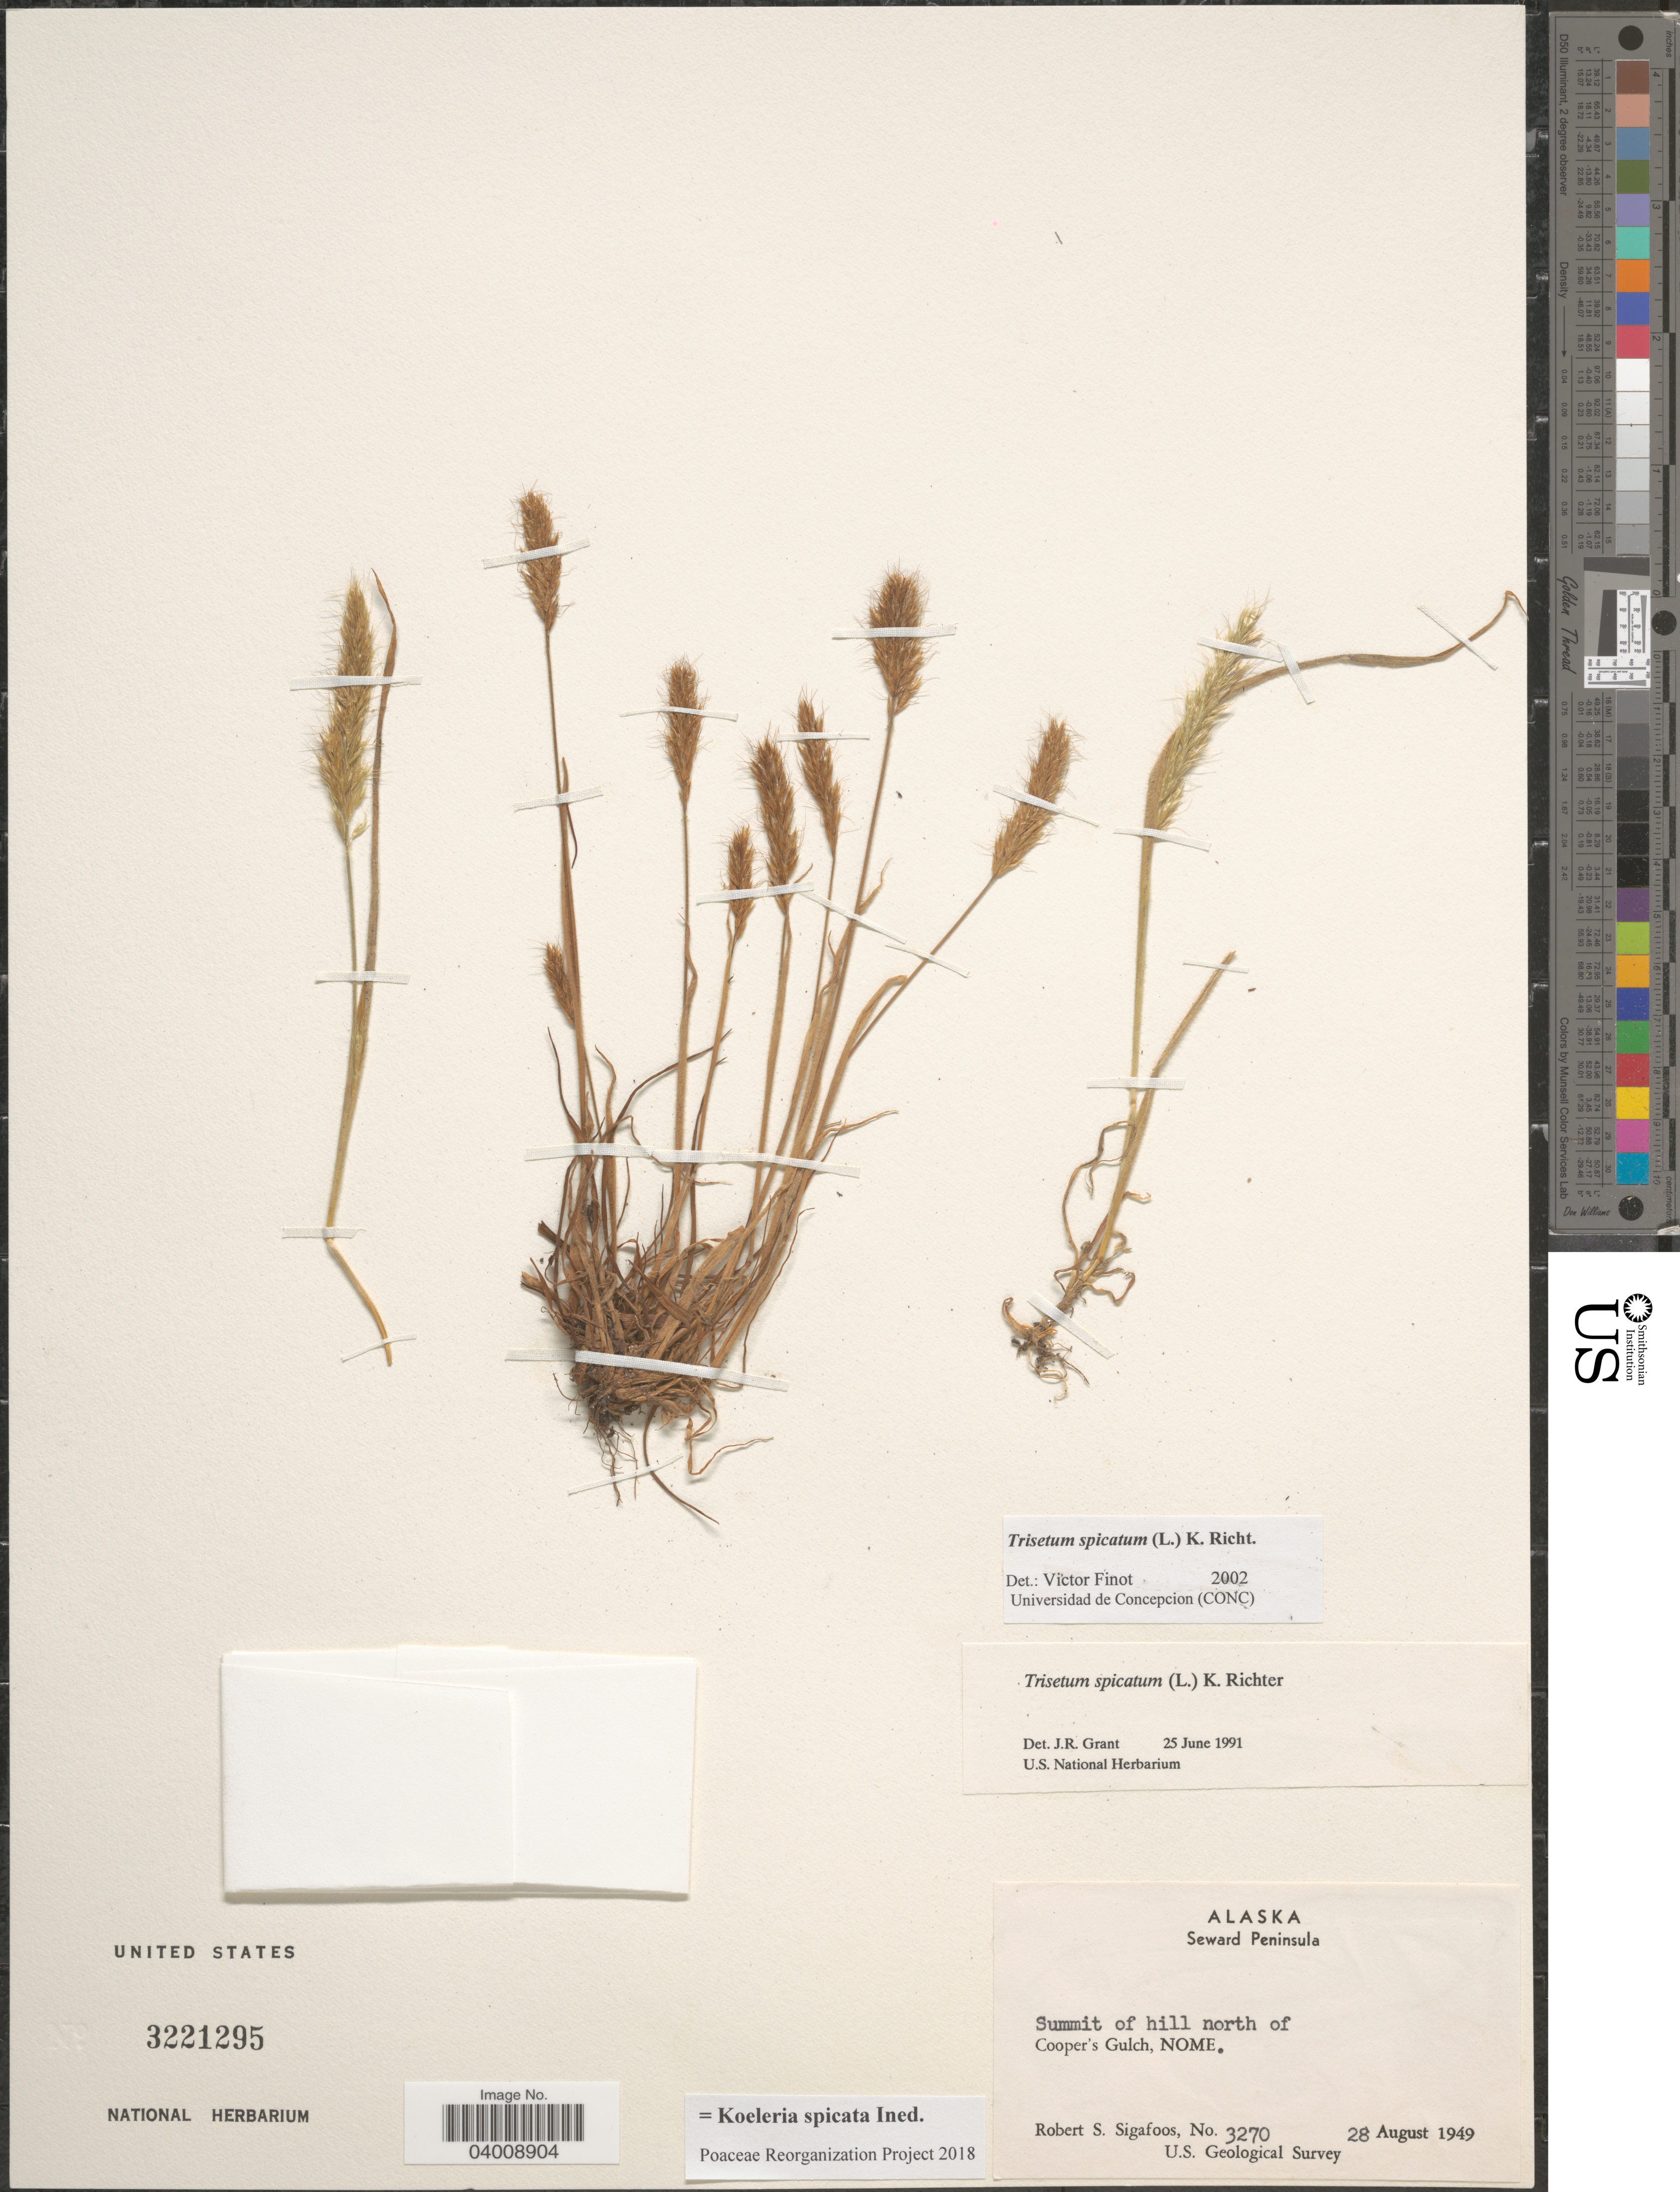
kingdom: Plantae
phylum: Tracheophyta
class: Liliopsida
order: Poales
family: Poaceae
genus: Koeleria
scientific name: Koeleria spicata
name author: (L.) Barberá et al.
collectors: R. Sigafoos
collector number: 3270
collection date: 1949-08-28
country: United States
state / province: Alaska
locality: Seward Peninsula. Summit of hill north of Cooper's Gulch, Nome.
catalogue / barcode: US 3221295